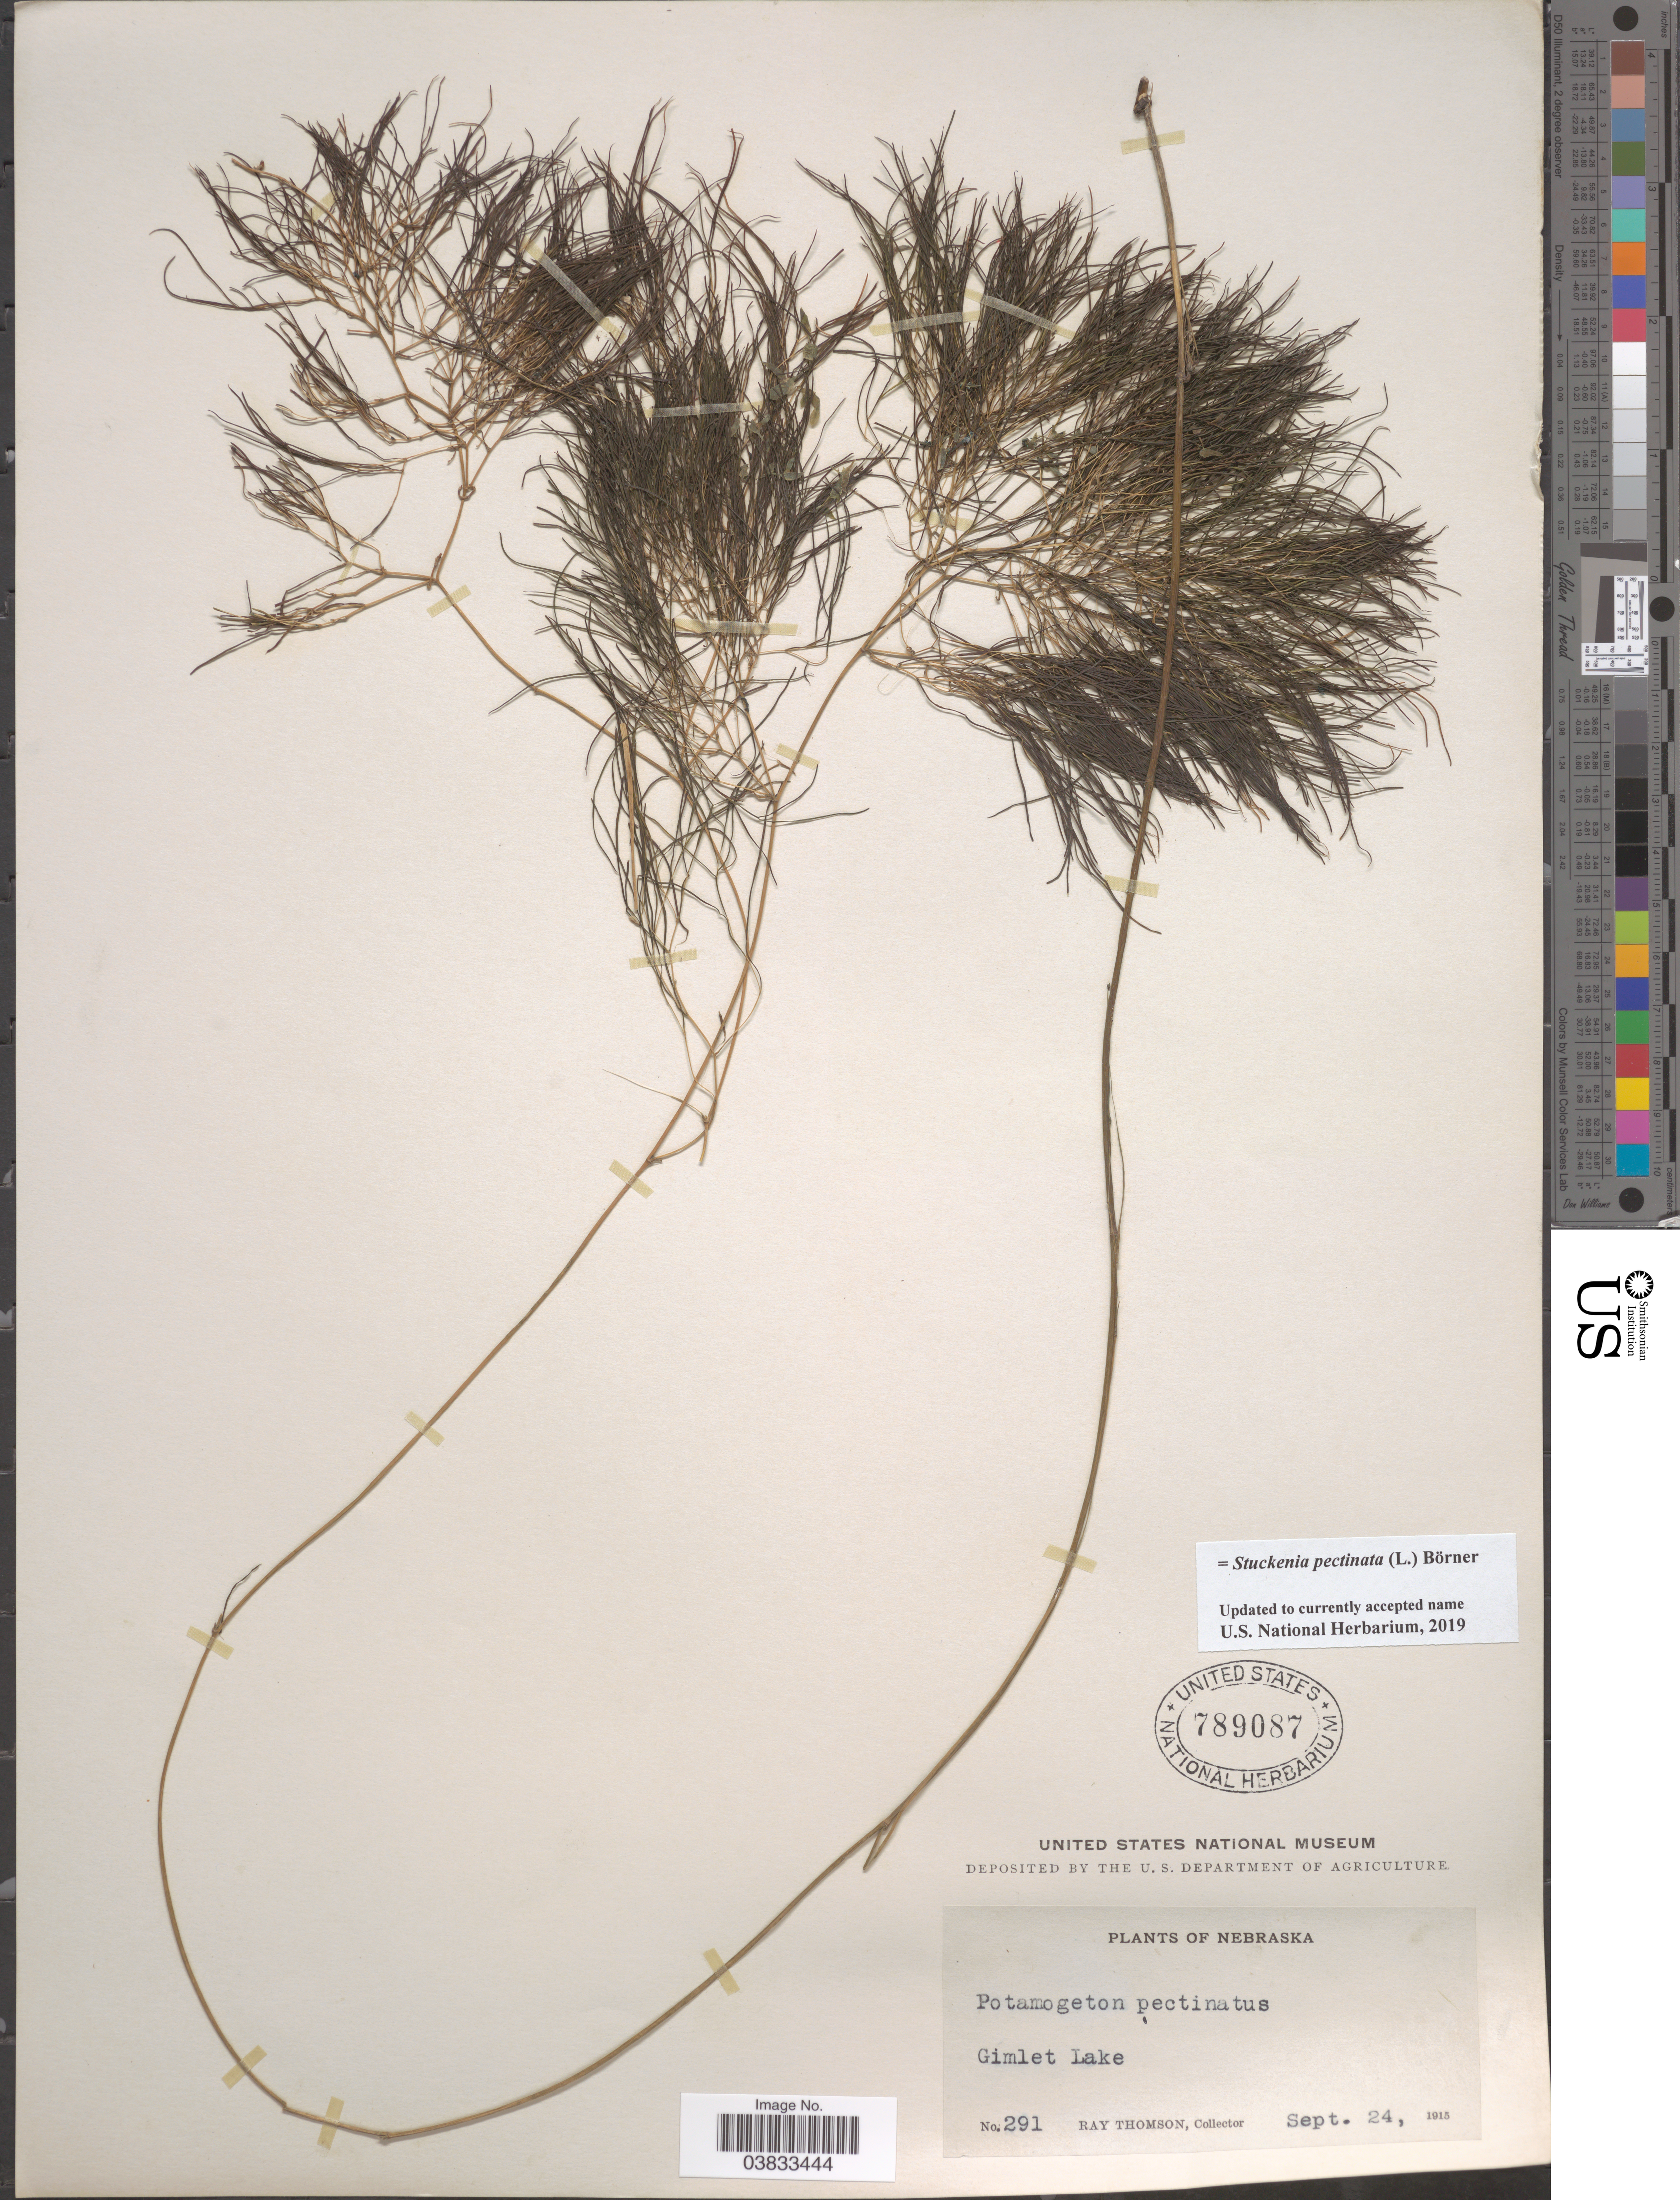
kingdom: Plantae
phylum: Tracheophyta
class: Liliopsida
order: Alismatales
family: Potamogetonaceae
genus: Stuckenia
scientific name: Stuckenia pectinata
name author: (L.) Börner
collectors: R. Thomson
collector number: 291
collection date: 1915-09-24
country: United States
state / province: Nebraska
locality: Gimlet Lake.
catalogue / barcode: US 789087